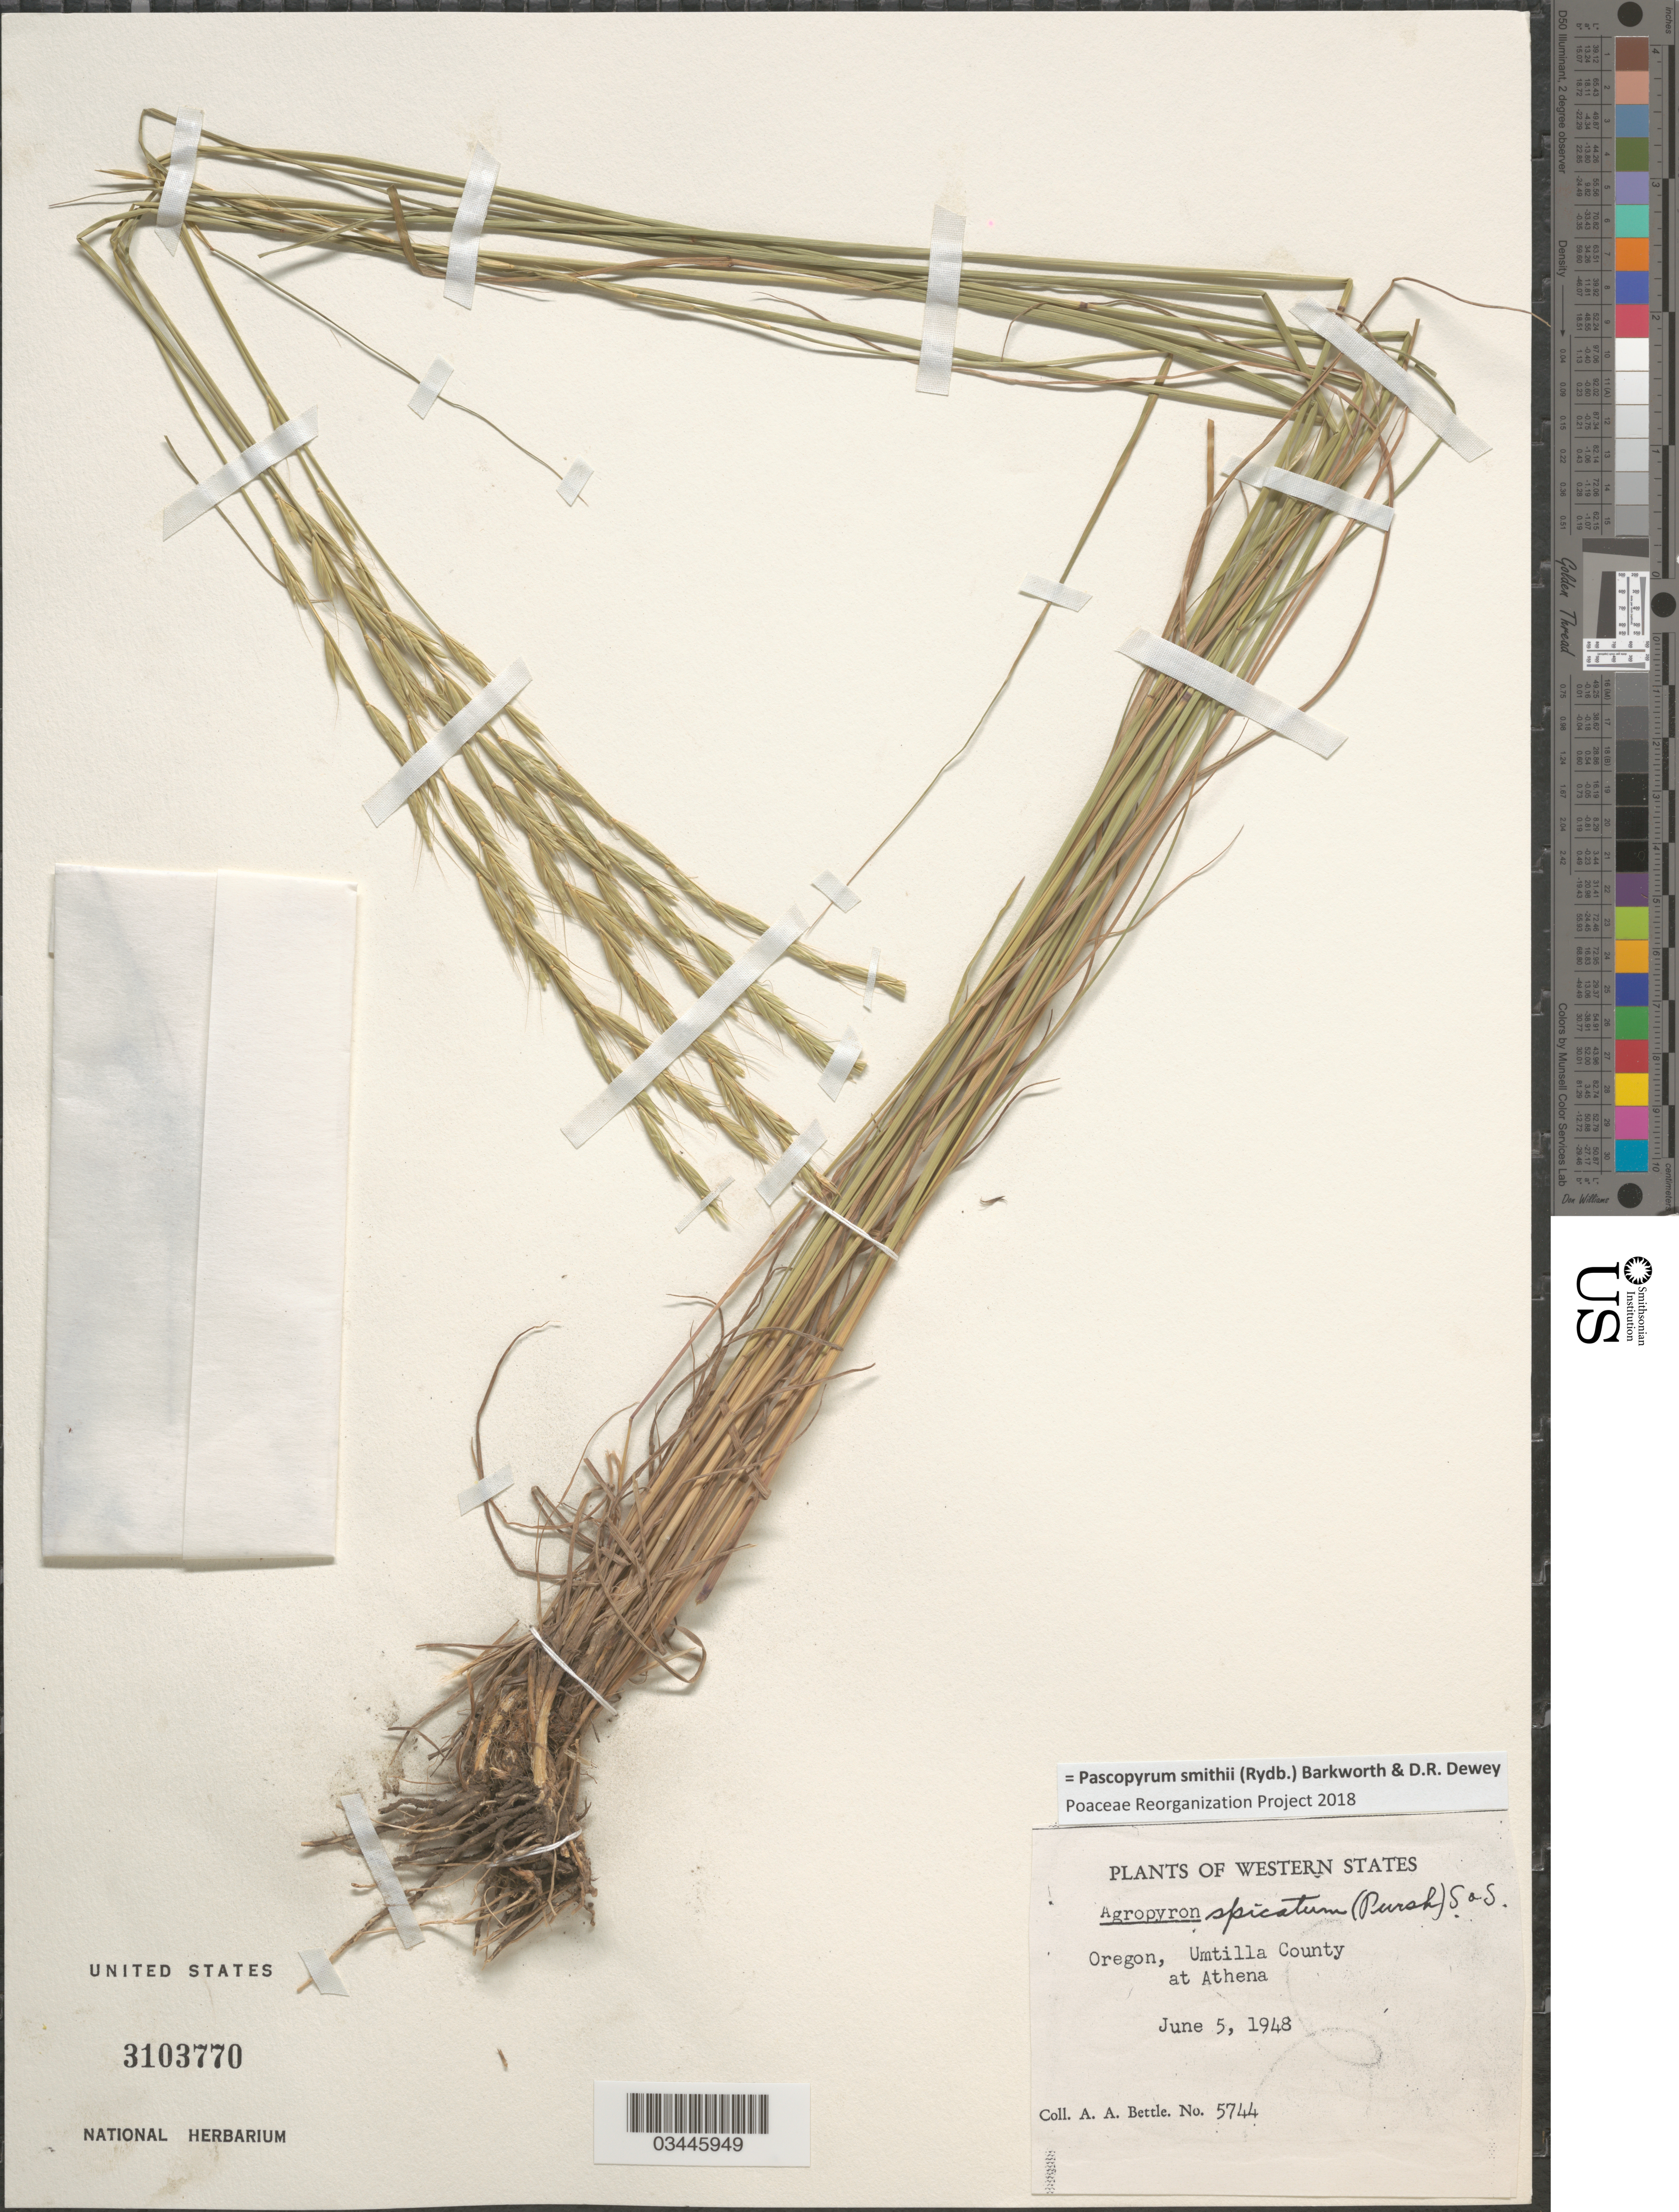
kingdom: Plantae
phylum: Tracheophyta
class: Liliopsida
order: Poales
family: Poaceae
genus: Pascopyrum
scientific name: Pascopyrum smithii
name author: (Rydb.) Barkworth & Dewey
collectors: A. Bettle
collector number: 5744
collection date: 1948-06-05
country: United States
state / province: Oregon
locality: Western States. Umtilla County at Athena.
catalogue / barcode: US 3103770